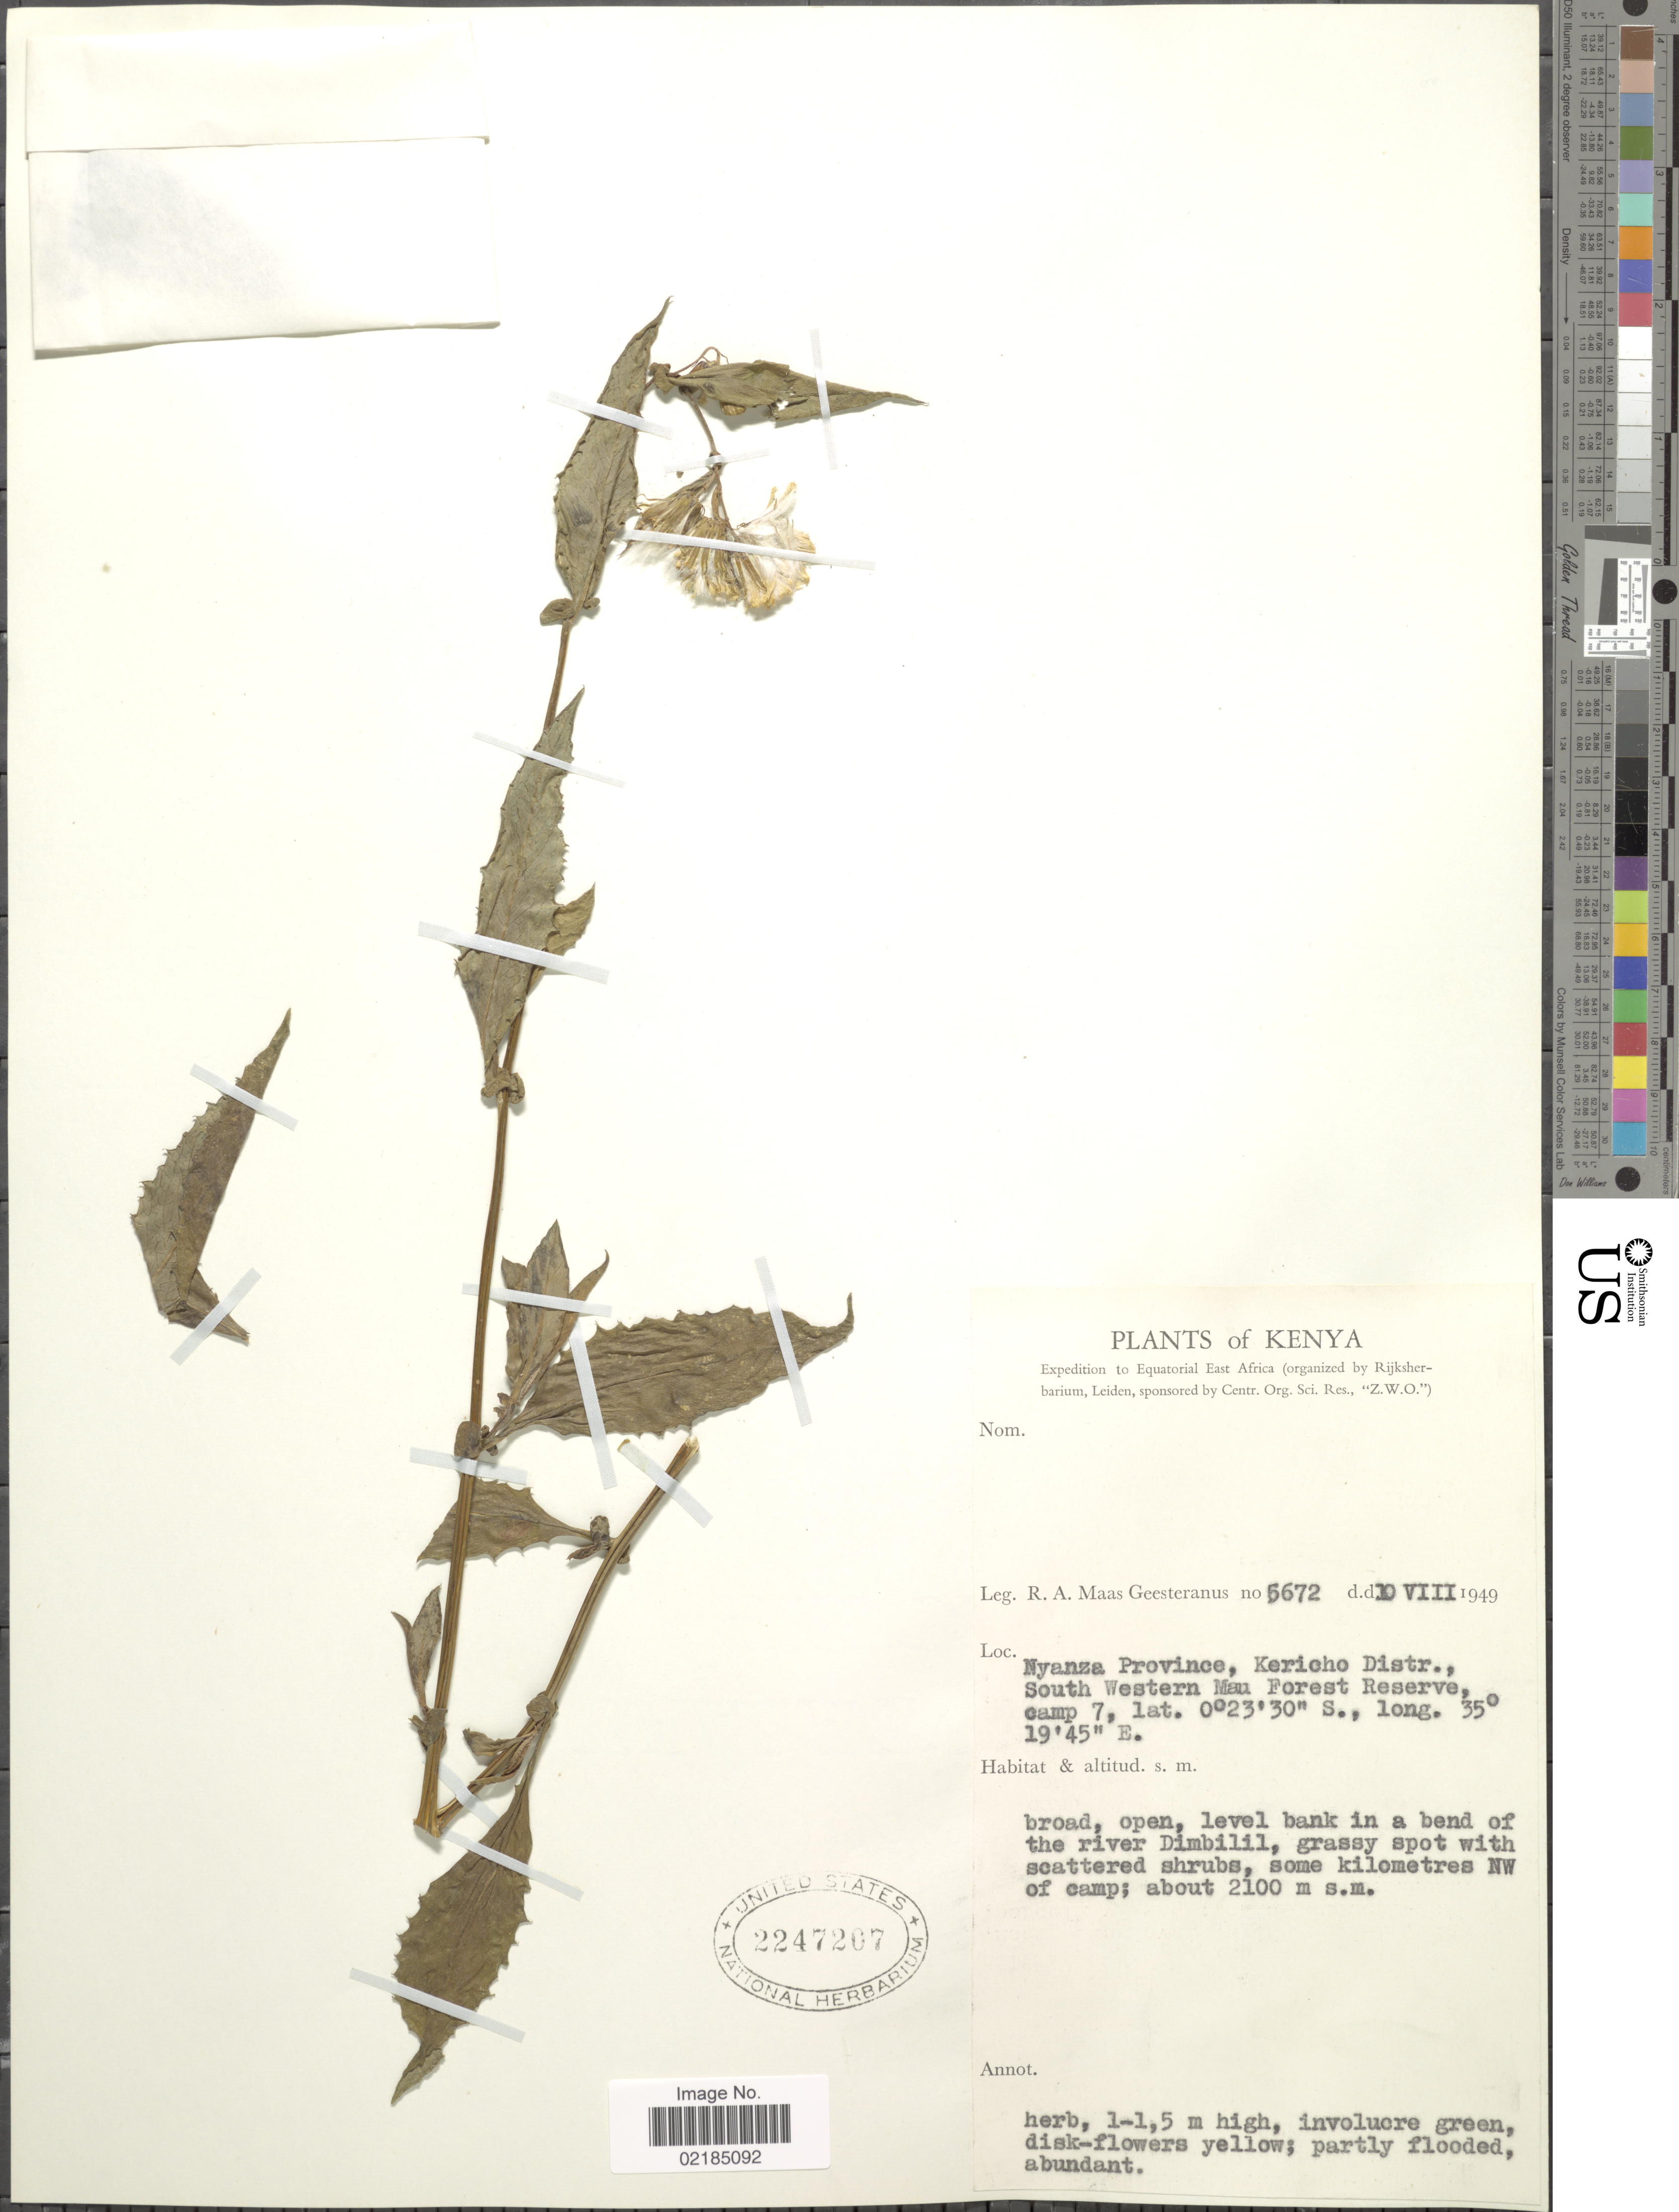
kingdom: Plantae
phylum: Tracheophyta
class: Magnoliopsida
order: Asterales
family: Asteraceae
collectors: R. A. Maas Geesteranus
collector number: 5672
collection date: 1949-08-10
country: Kenya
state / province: Kericho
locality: Nyanza Province, Kericho Distr., South Western Man Forest Reserve, camp 7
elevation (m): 2100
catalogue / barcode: US 2247207